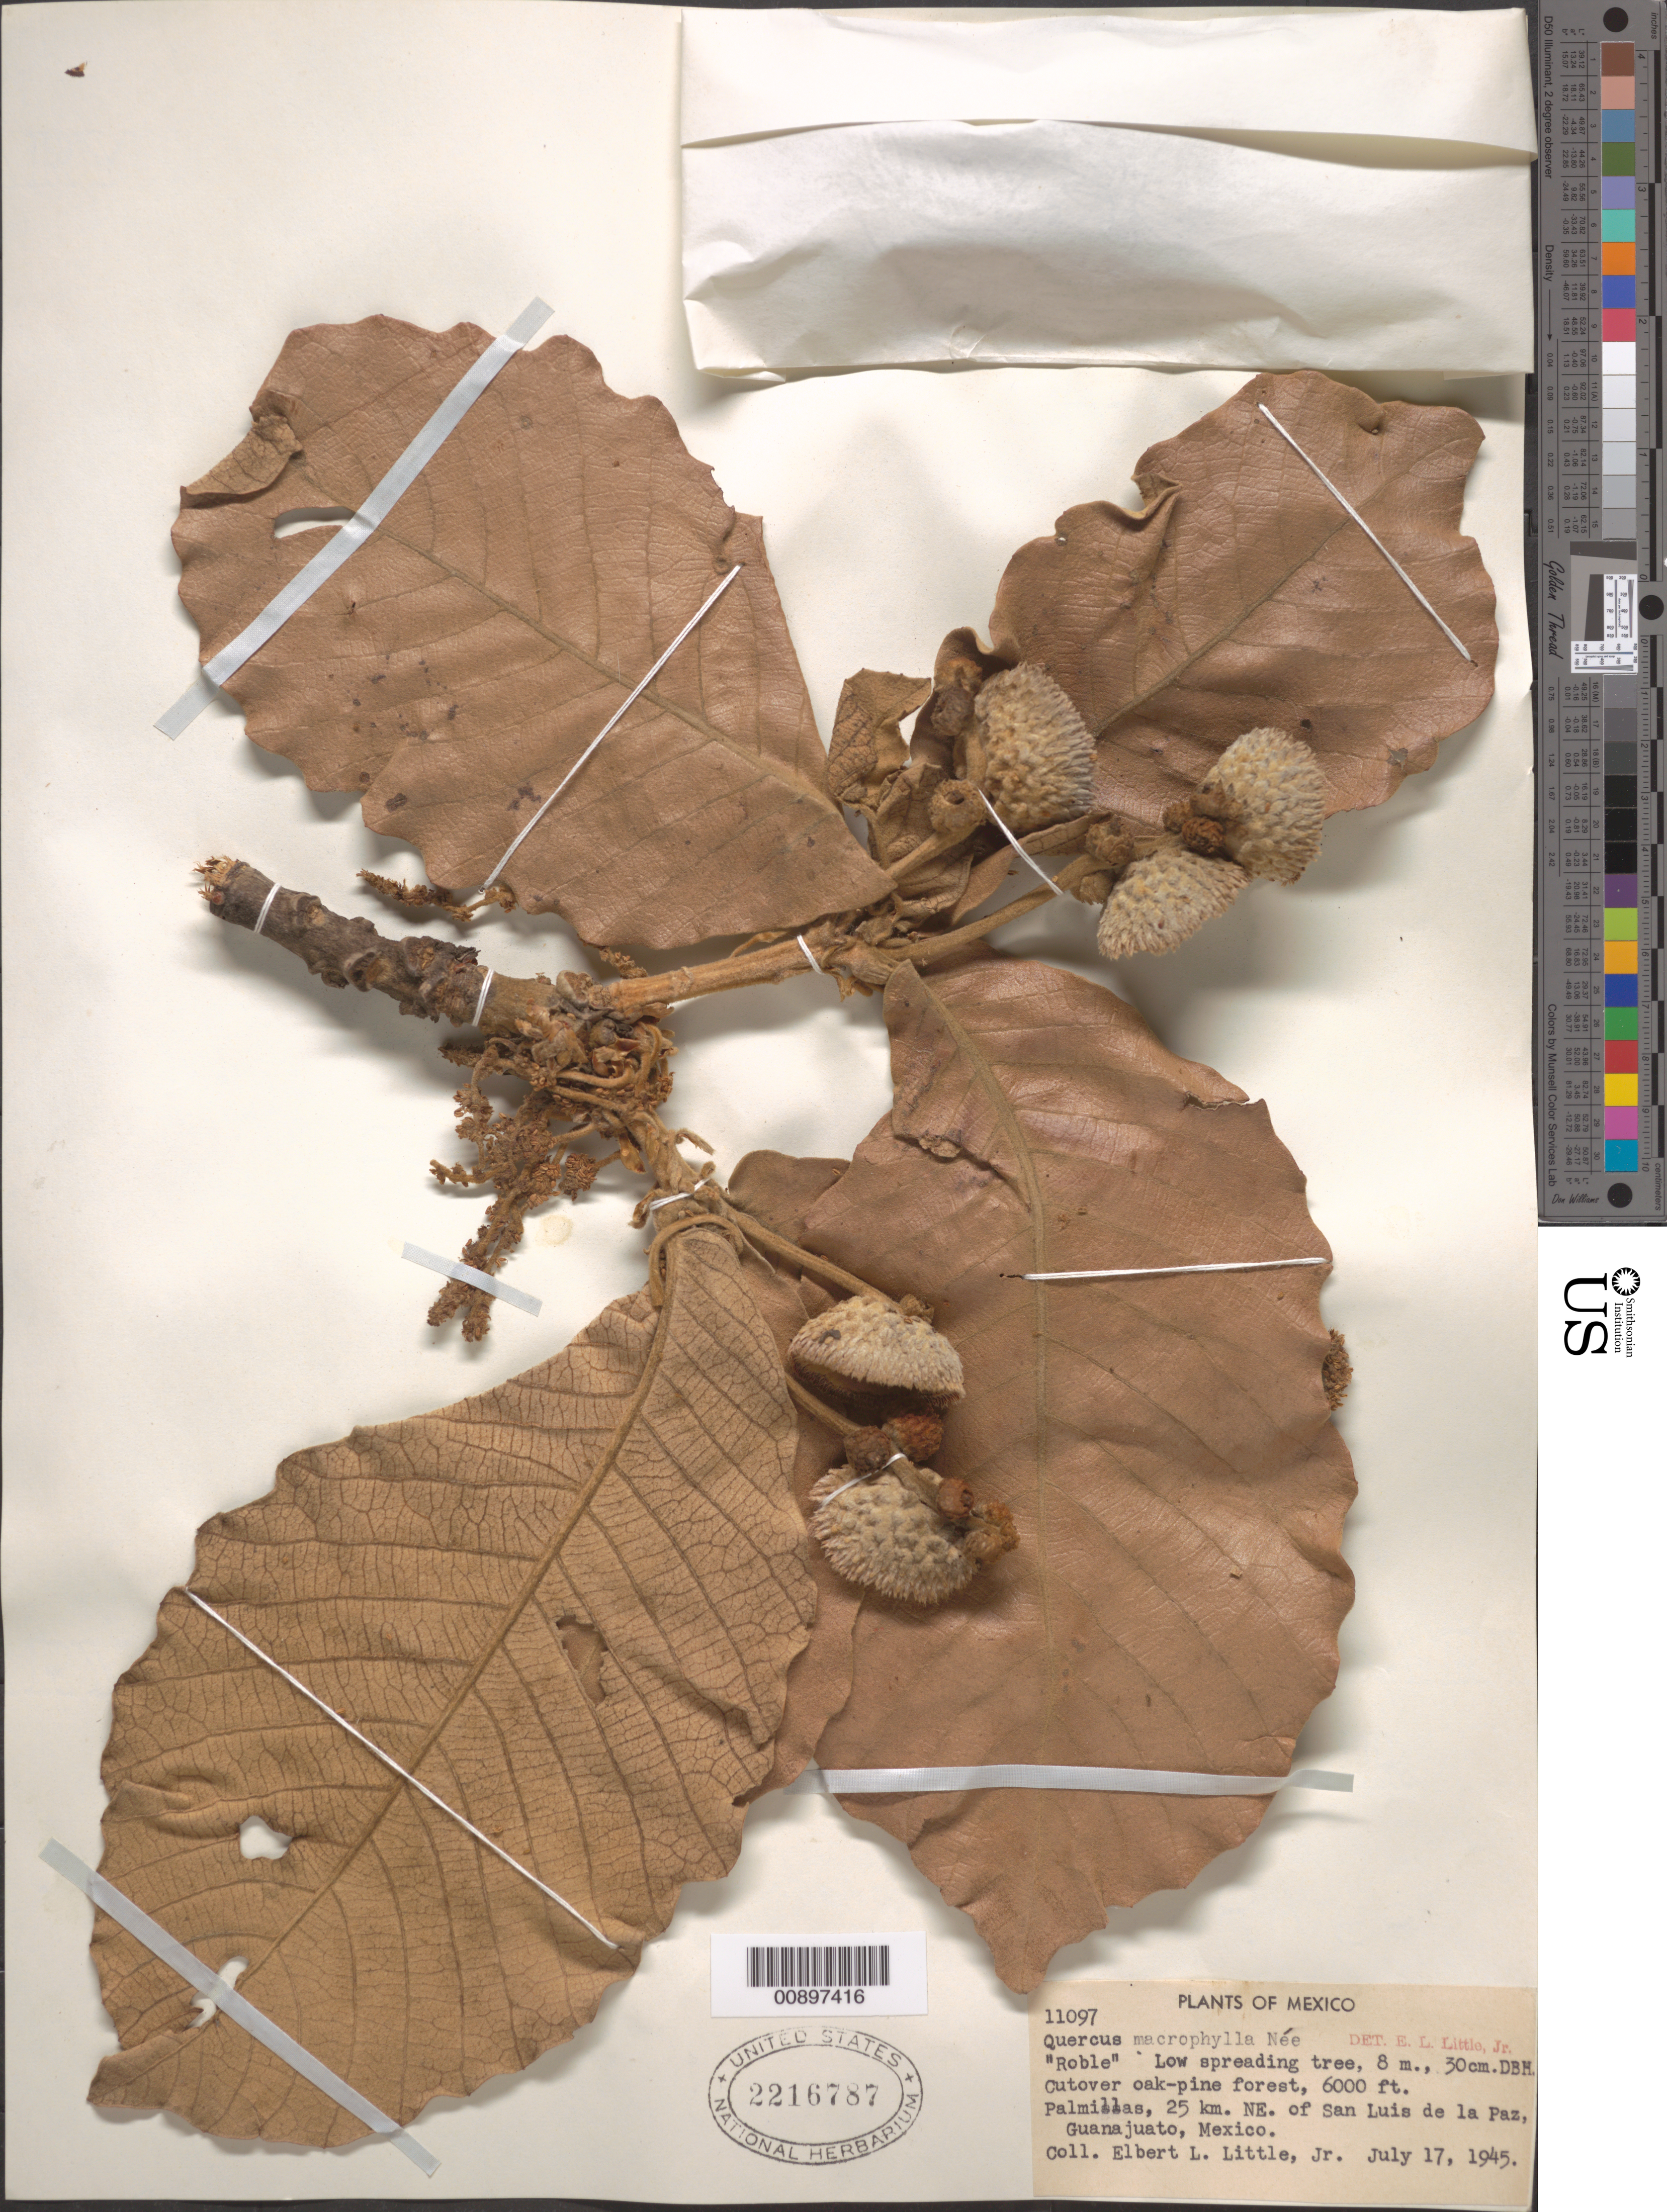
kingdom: Plantae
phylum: Tracheophyta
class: Magnoliopsida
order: Fagales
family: Fagaceae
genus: Quercus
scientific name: Quercus macrophylla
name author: Née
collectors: E. L. Little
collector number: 11097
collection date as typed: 17 Jul 1945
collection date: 1945-07-17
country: Mexico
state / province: Guanajuato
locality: Palmillas, 25 km NE of San Luis de la Paz, Guanajuato.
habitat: Vutover oak-pine forest.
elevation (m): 1829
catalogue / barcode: US 2216787